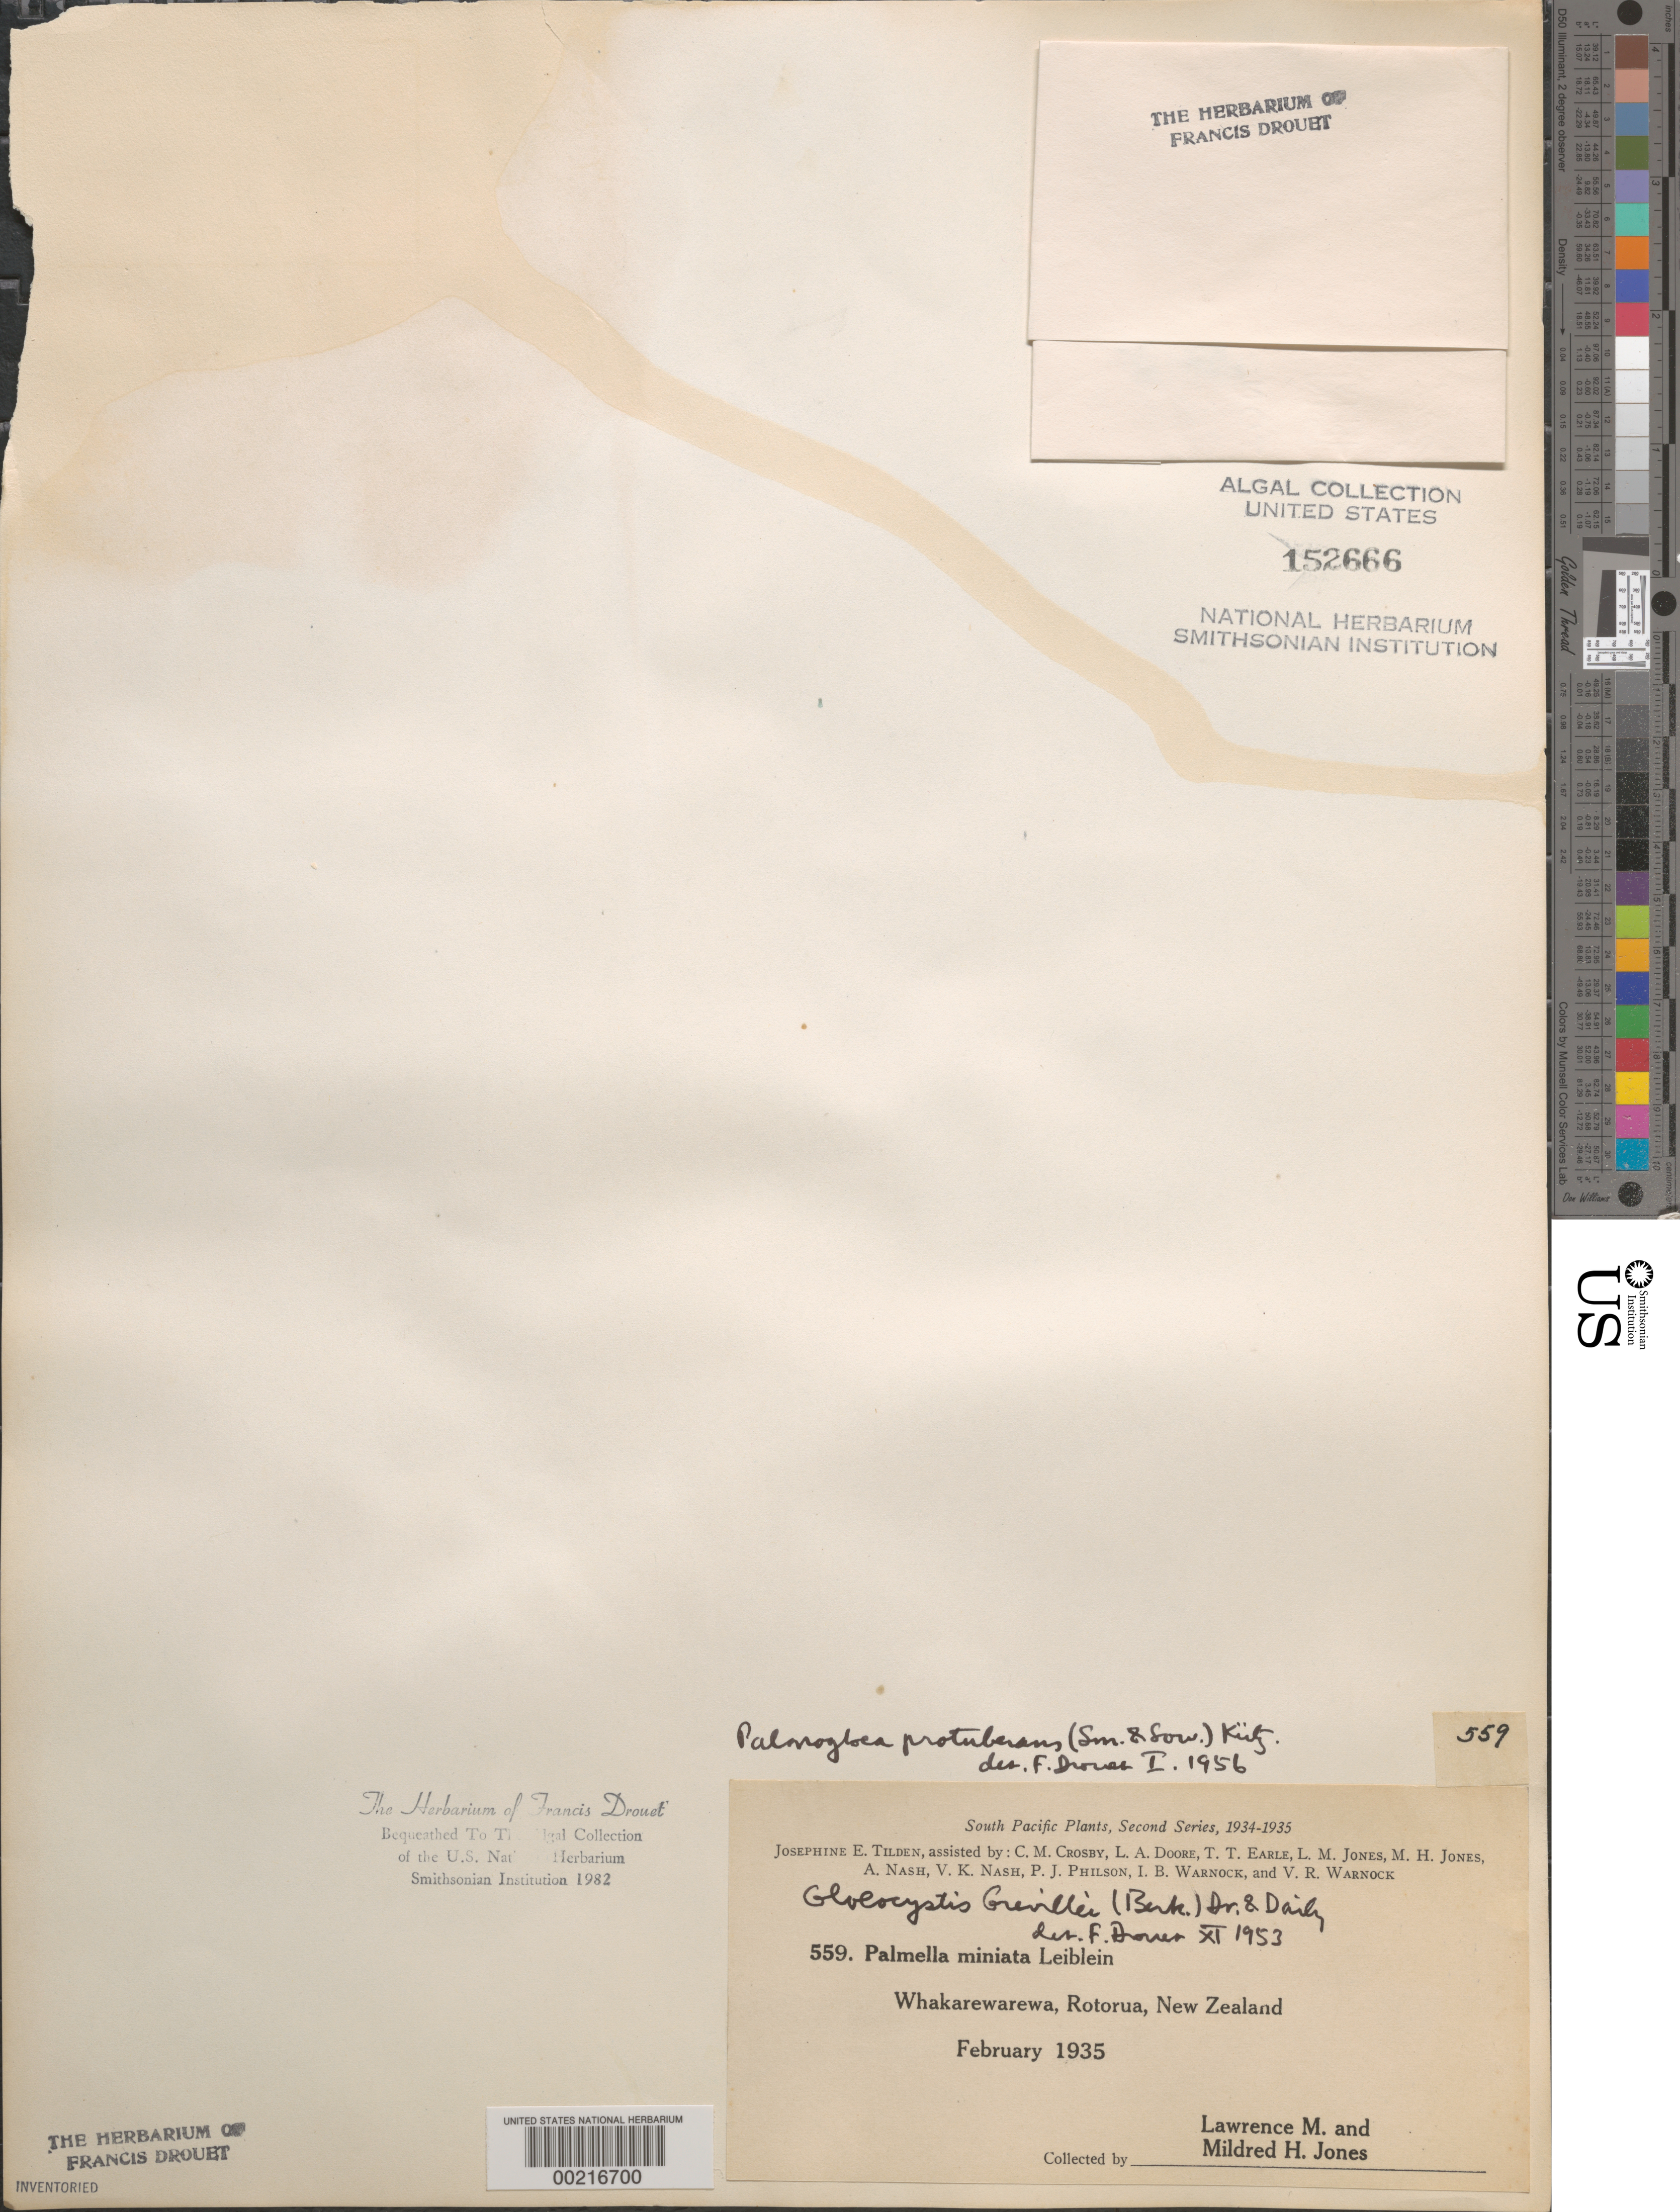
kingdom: Plantae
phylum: Chlorophyta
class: Chlorophyceae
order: Chlamydomonadales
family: Coccomyxaceae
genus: Palmogloea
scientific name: Palmogloea protuberans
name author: (Sm.) Kütz.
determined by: Drouet, F. E.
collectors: L. M. Jones & M. H. Jones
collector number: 559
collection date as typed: Feb 1935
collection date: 1935-02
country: New Zealand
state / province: Bay of Plenty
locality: Whakarewarewa, rotorua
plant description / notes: Tilden, South Pacific Plants, Second Series, 1934-1935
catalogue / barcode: US 152666